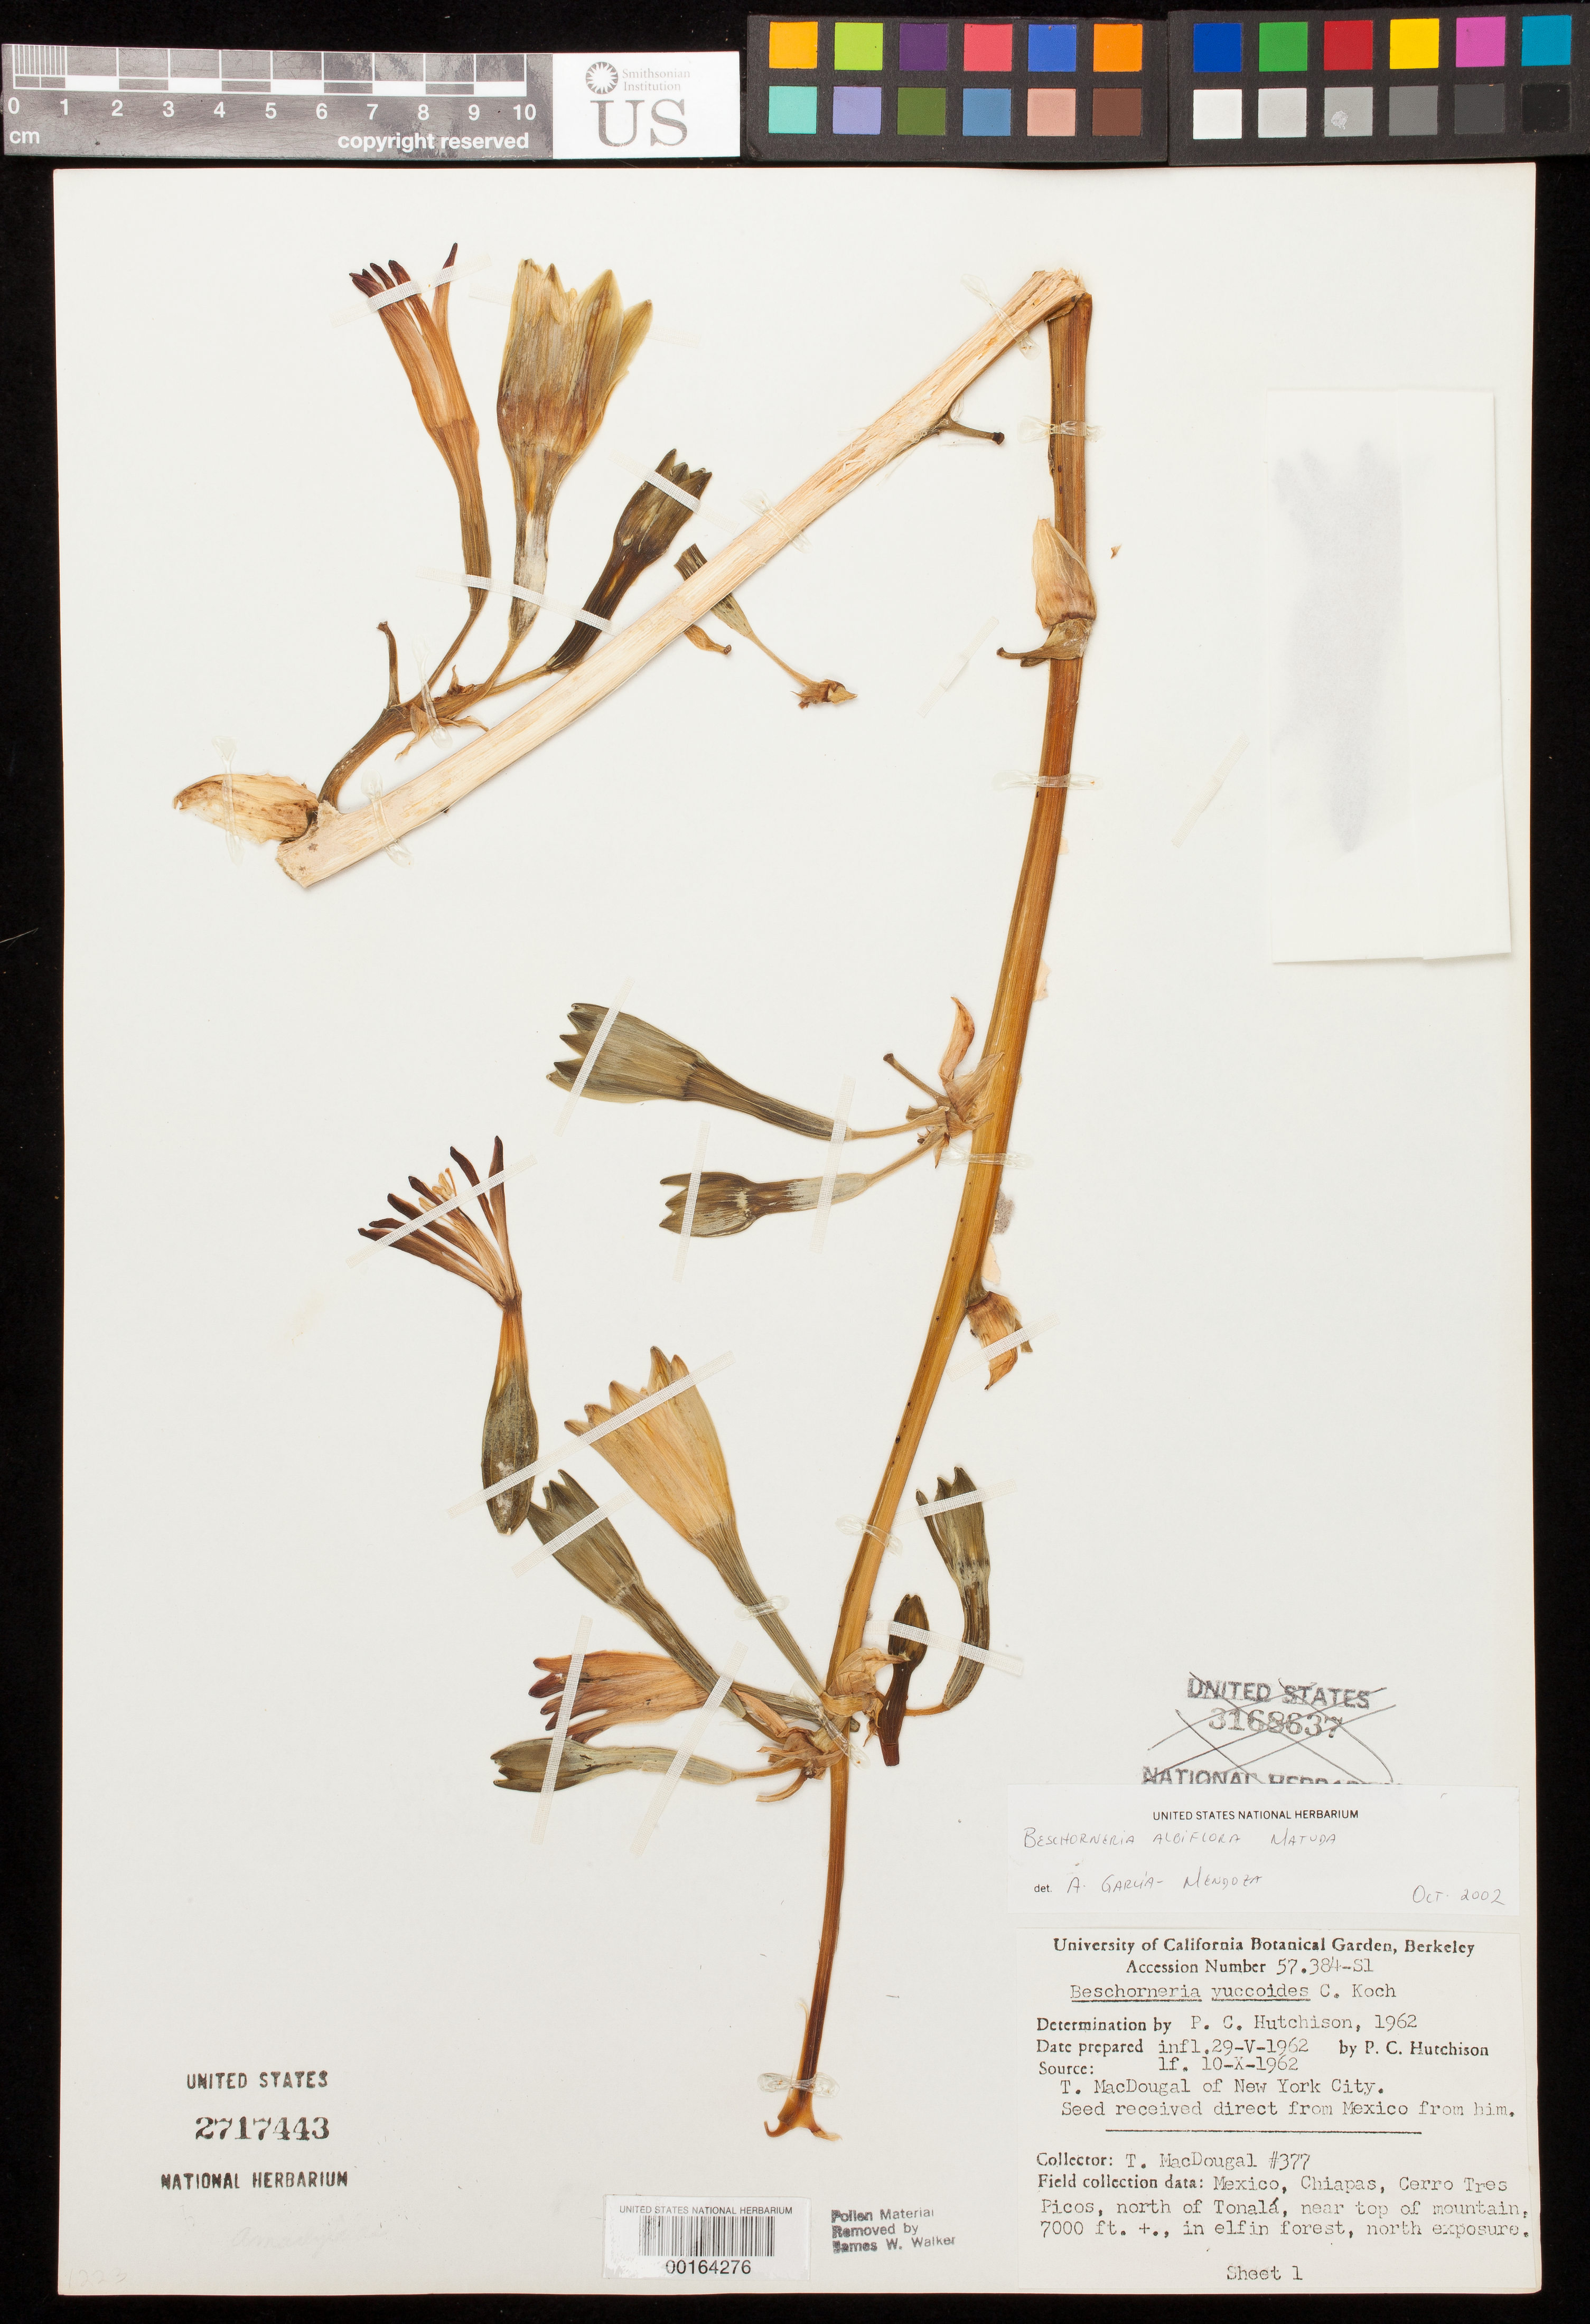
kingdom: Plantae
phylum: Tracheophyta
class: Liliopsida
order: Asparagales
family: Asparagaceae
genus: Beschorneria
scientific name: Beschorneria albiflora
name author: Matuda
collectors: T. Macdougall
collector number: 377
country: Mexico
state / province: Chiapas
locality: Cerro Tre Picos, N of Tonala, near top of mountain in elfin forest, N exposure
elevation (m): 2134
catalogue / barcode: US 2717443